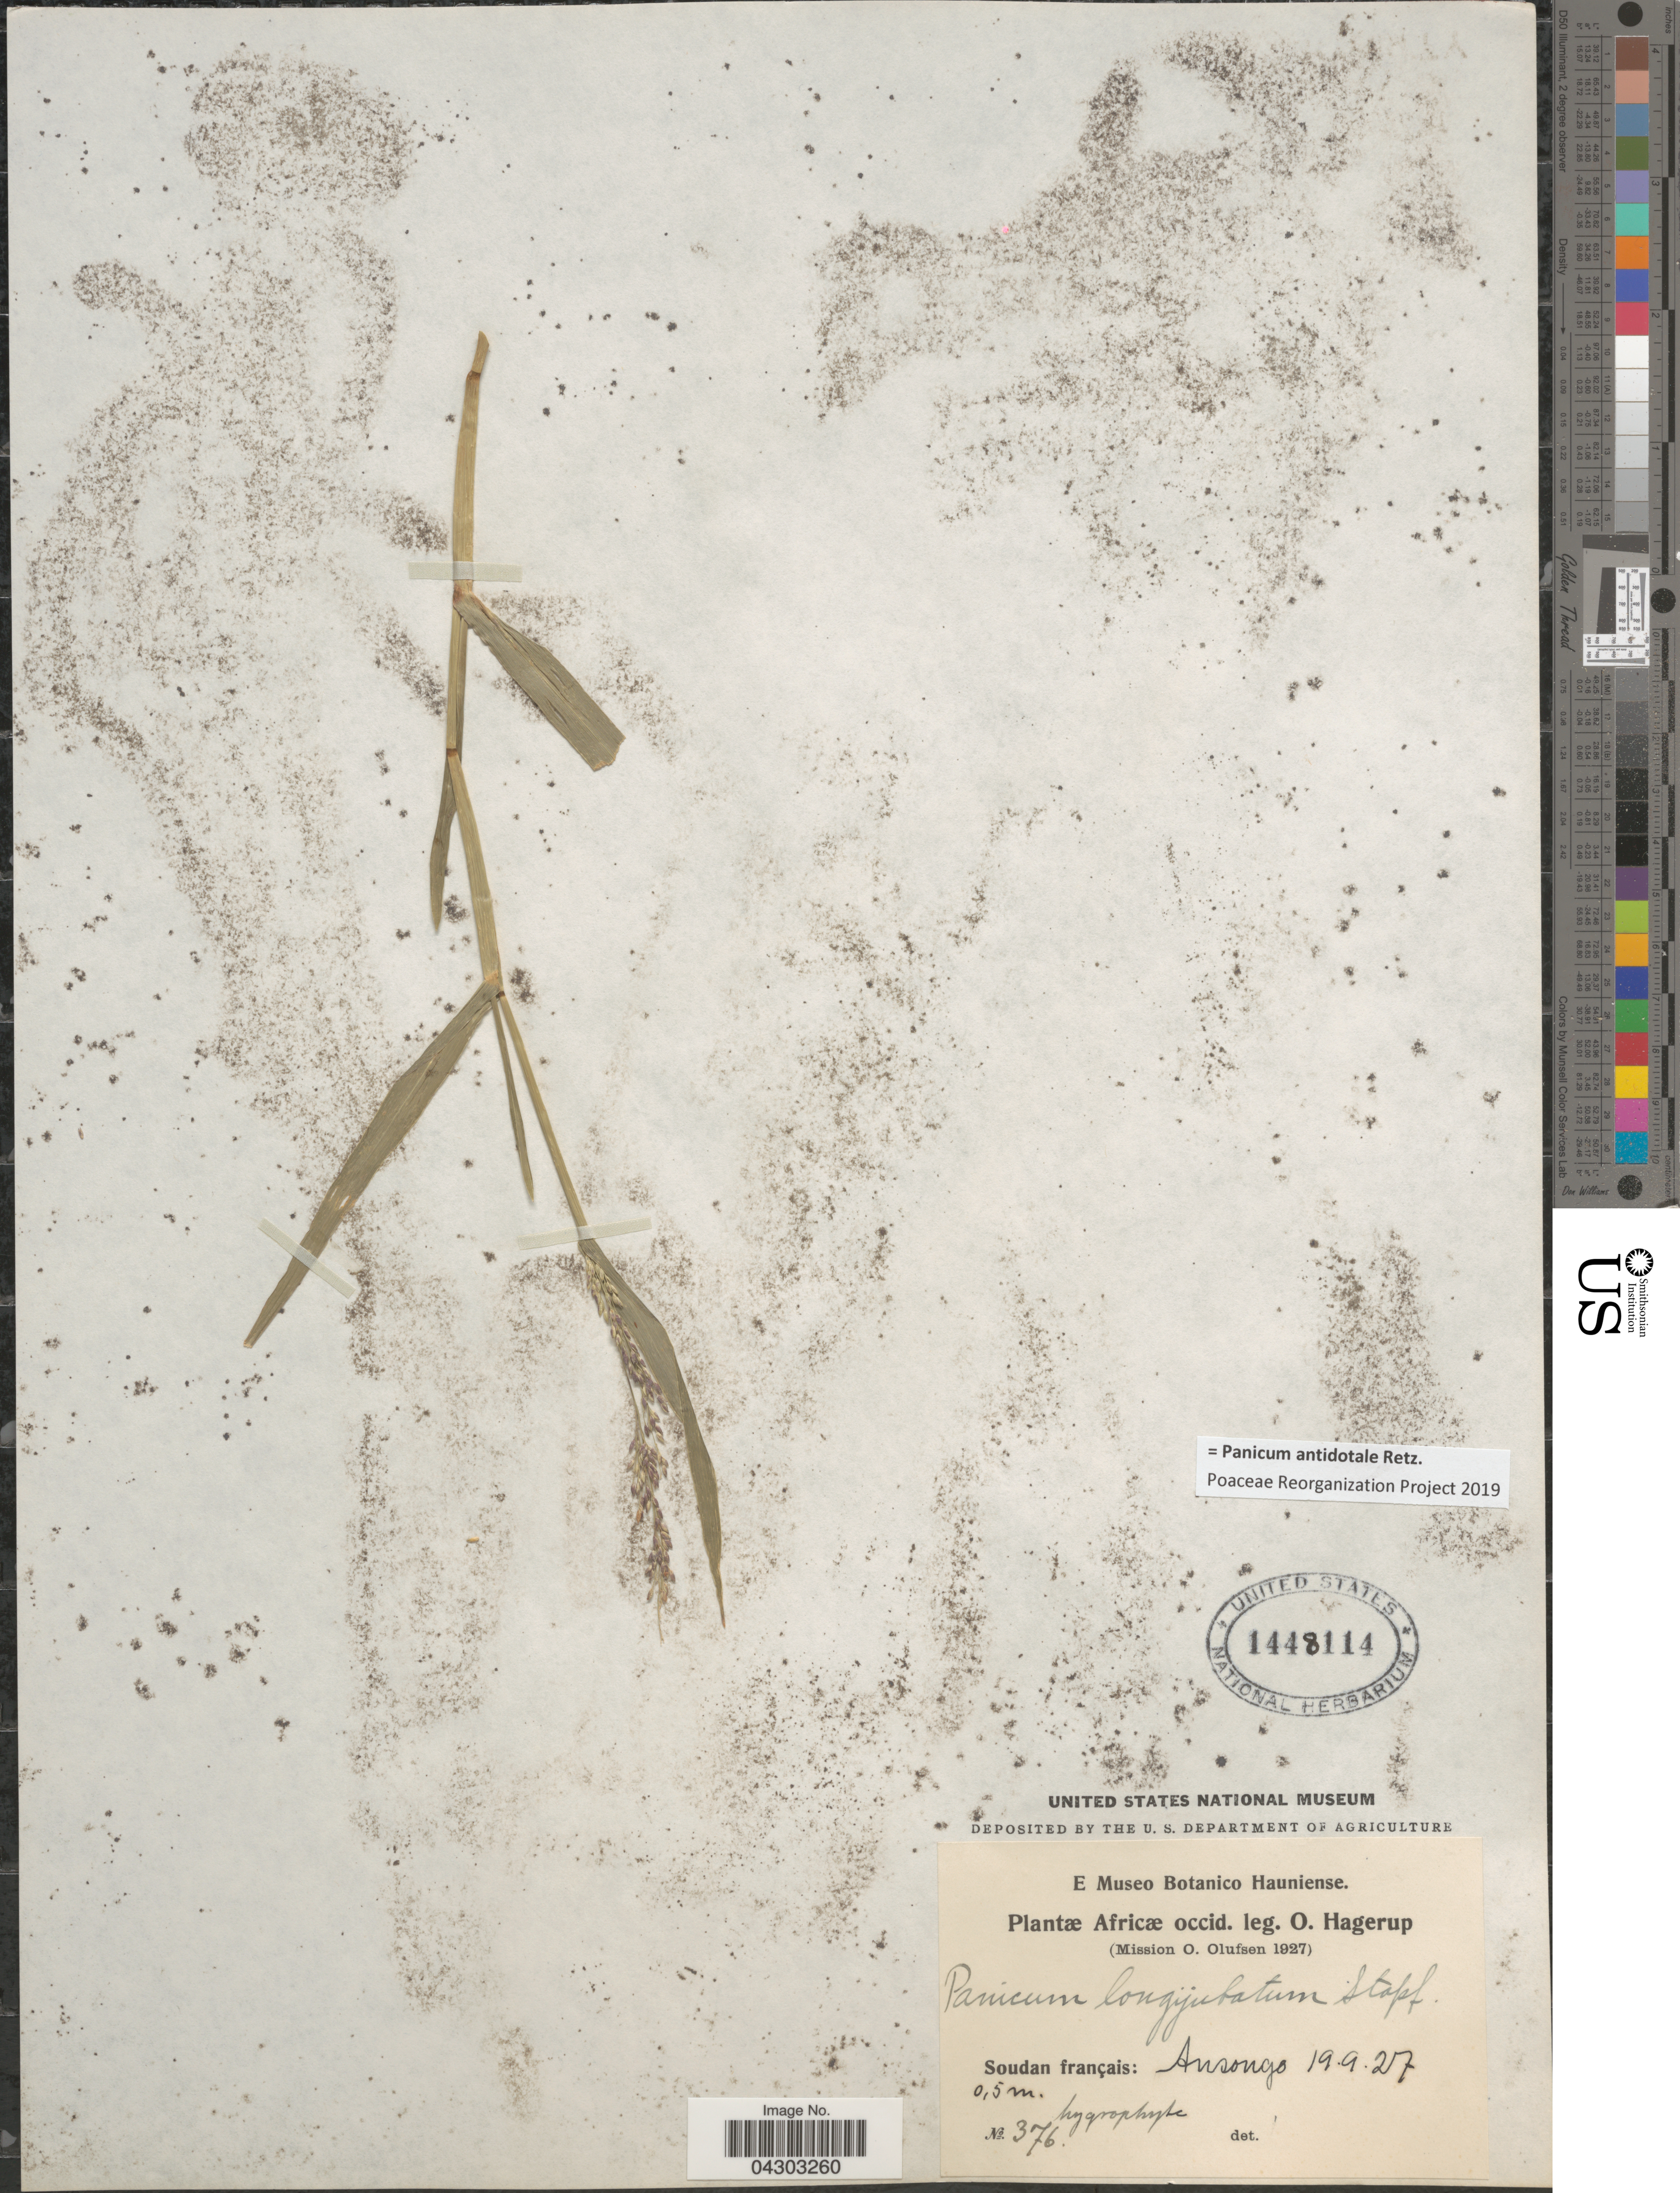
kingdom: Plantae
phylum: Tracheophyta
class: Liliopsida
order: Poales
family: Poaceae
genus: Panicum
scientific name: Panicum antidotale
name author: Retz.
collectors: O. Hagerup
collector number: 376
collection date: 1927-09-19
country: Mali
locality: Africæ occid. Soudan français: Ansongo.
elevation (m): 0.5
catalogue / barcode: US 1448114